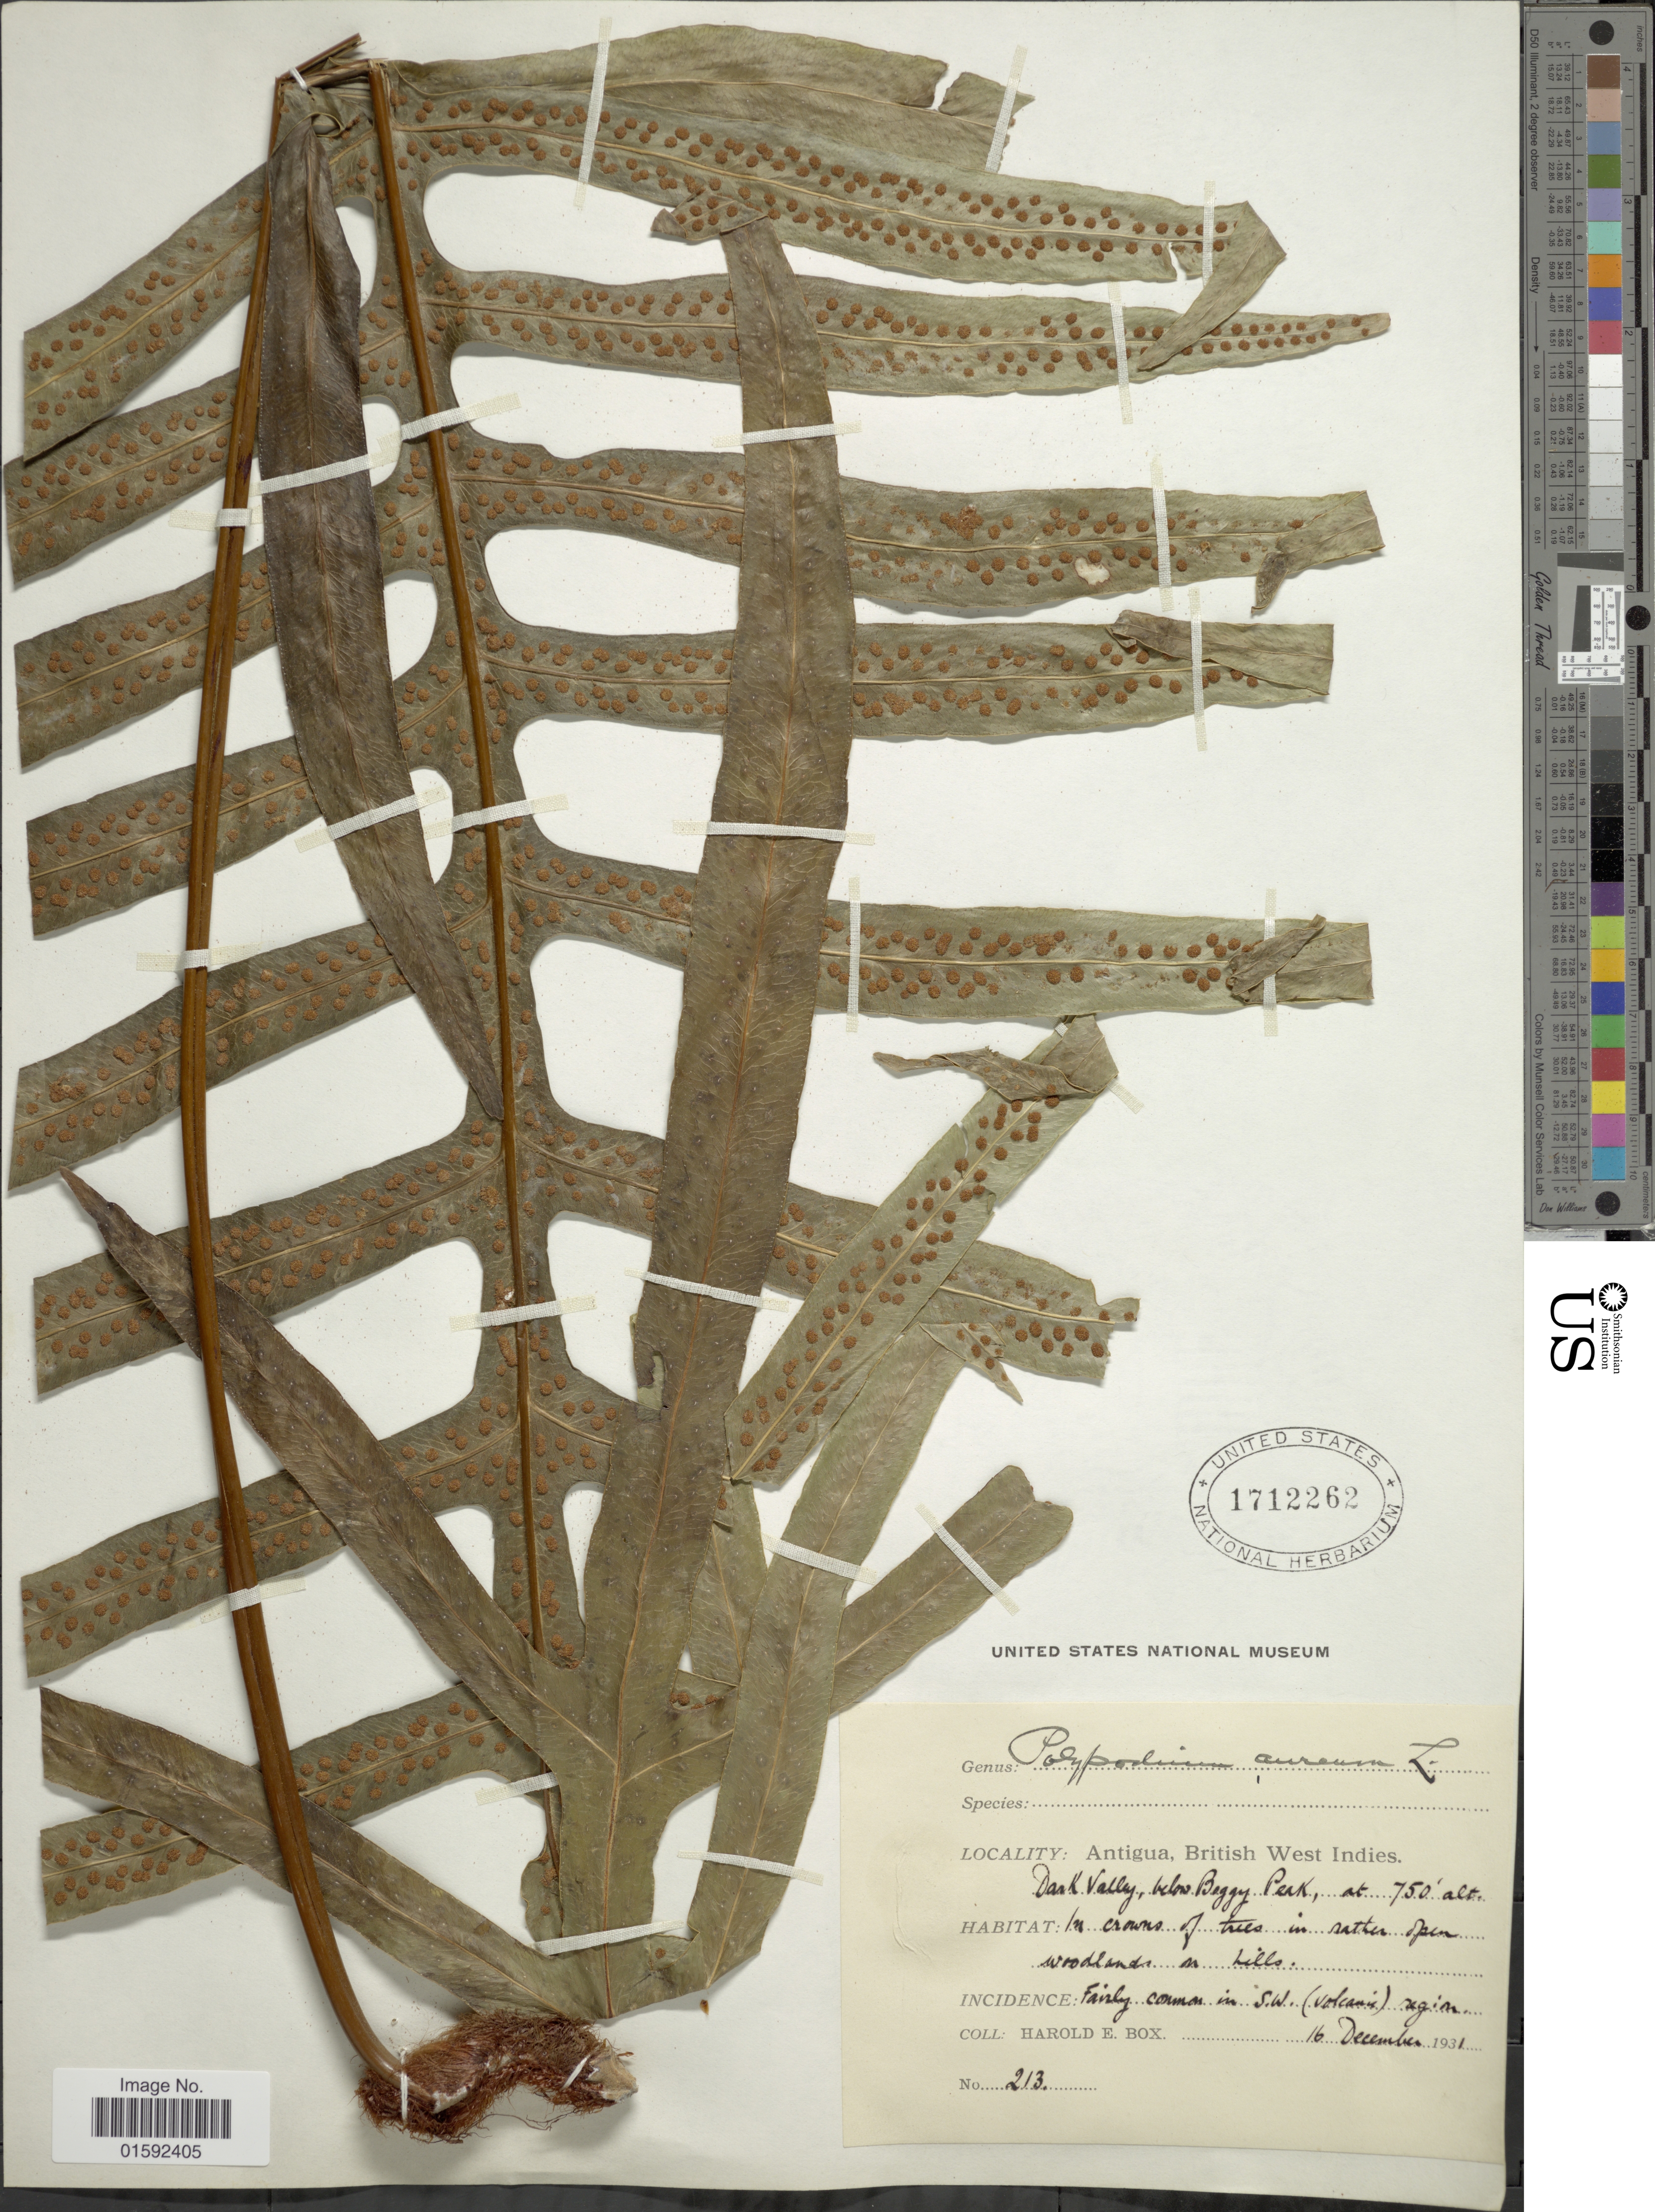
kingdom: Plantae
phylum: Tracheophyta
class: Polypodiopsida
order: Polypodiales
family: Polypodiaceae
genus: Phlebodium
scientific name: Phlebodium aureum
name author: (L.) J. Sm.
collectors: H. E. Box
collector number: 213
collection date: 1931-12-16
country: Antigua and Barbuda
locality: Antigua, British West Indies, Dark Valley, below Beggy Peak.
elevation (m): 229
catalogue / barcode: US 1712262